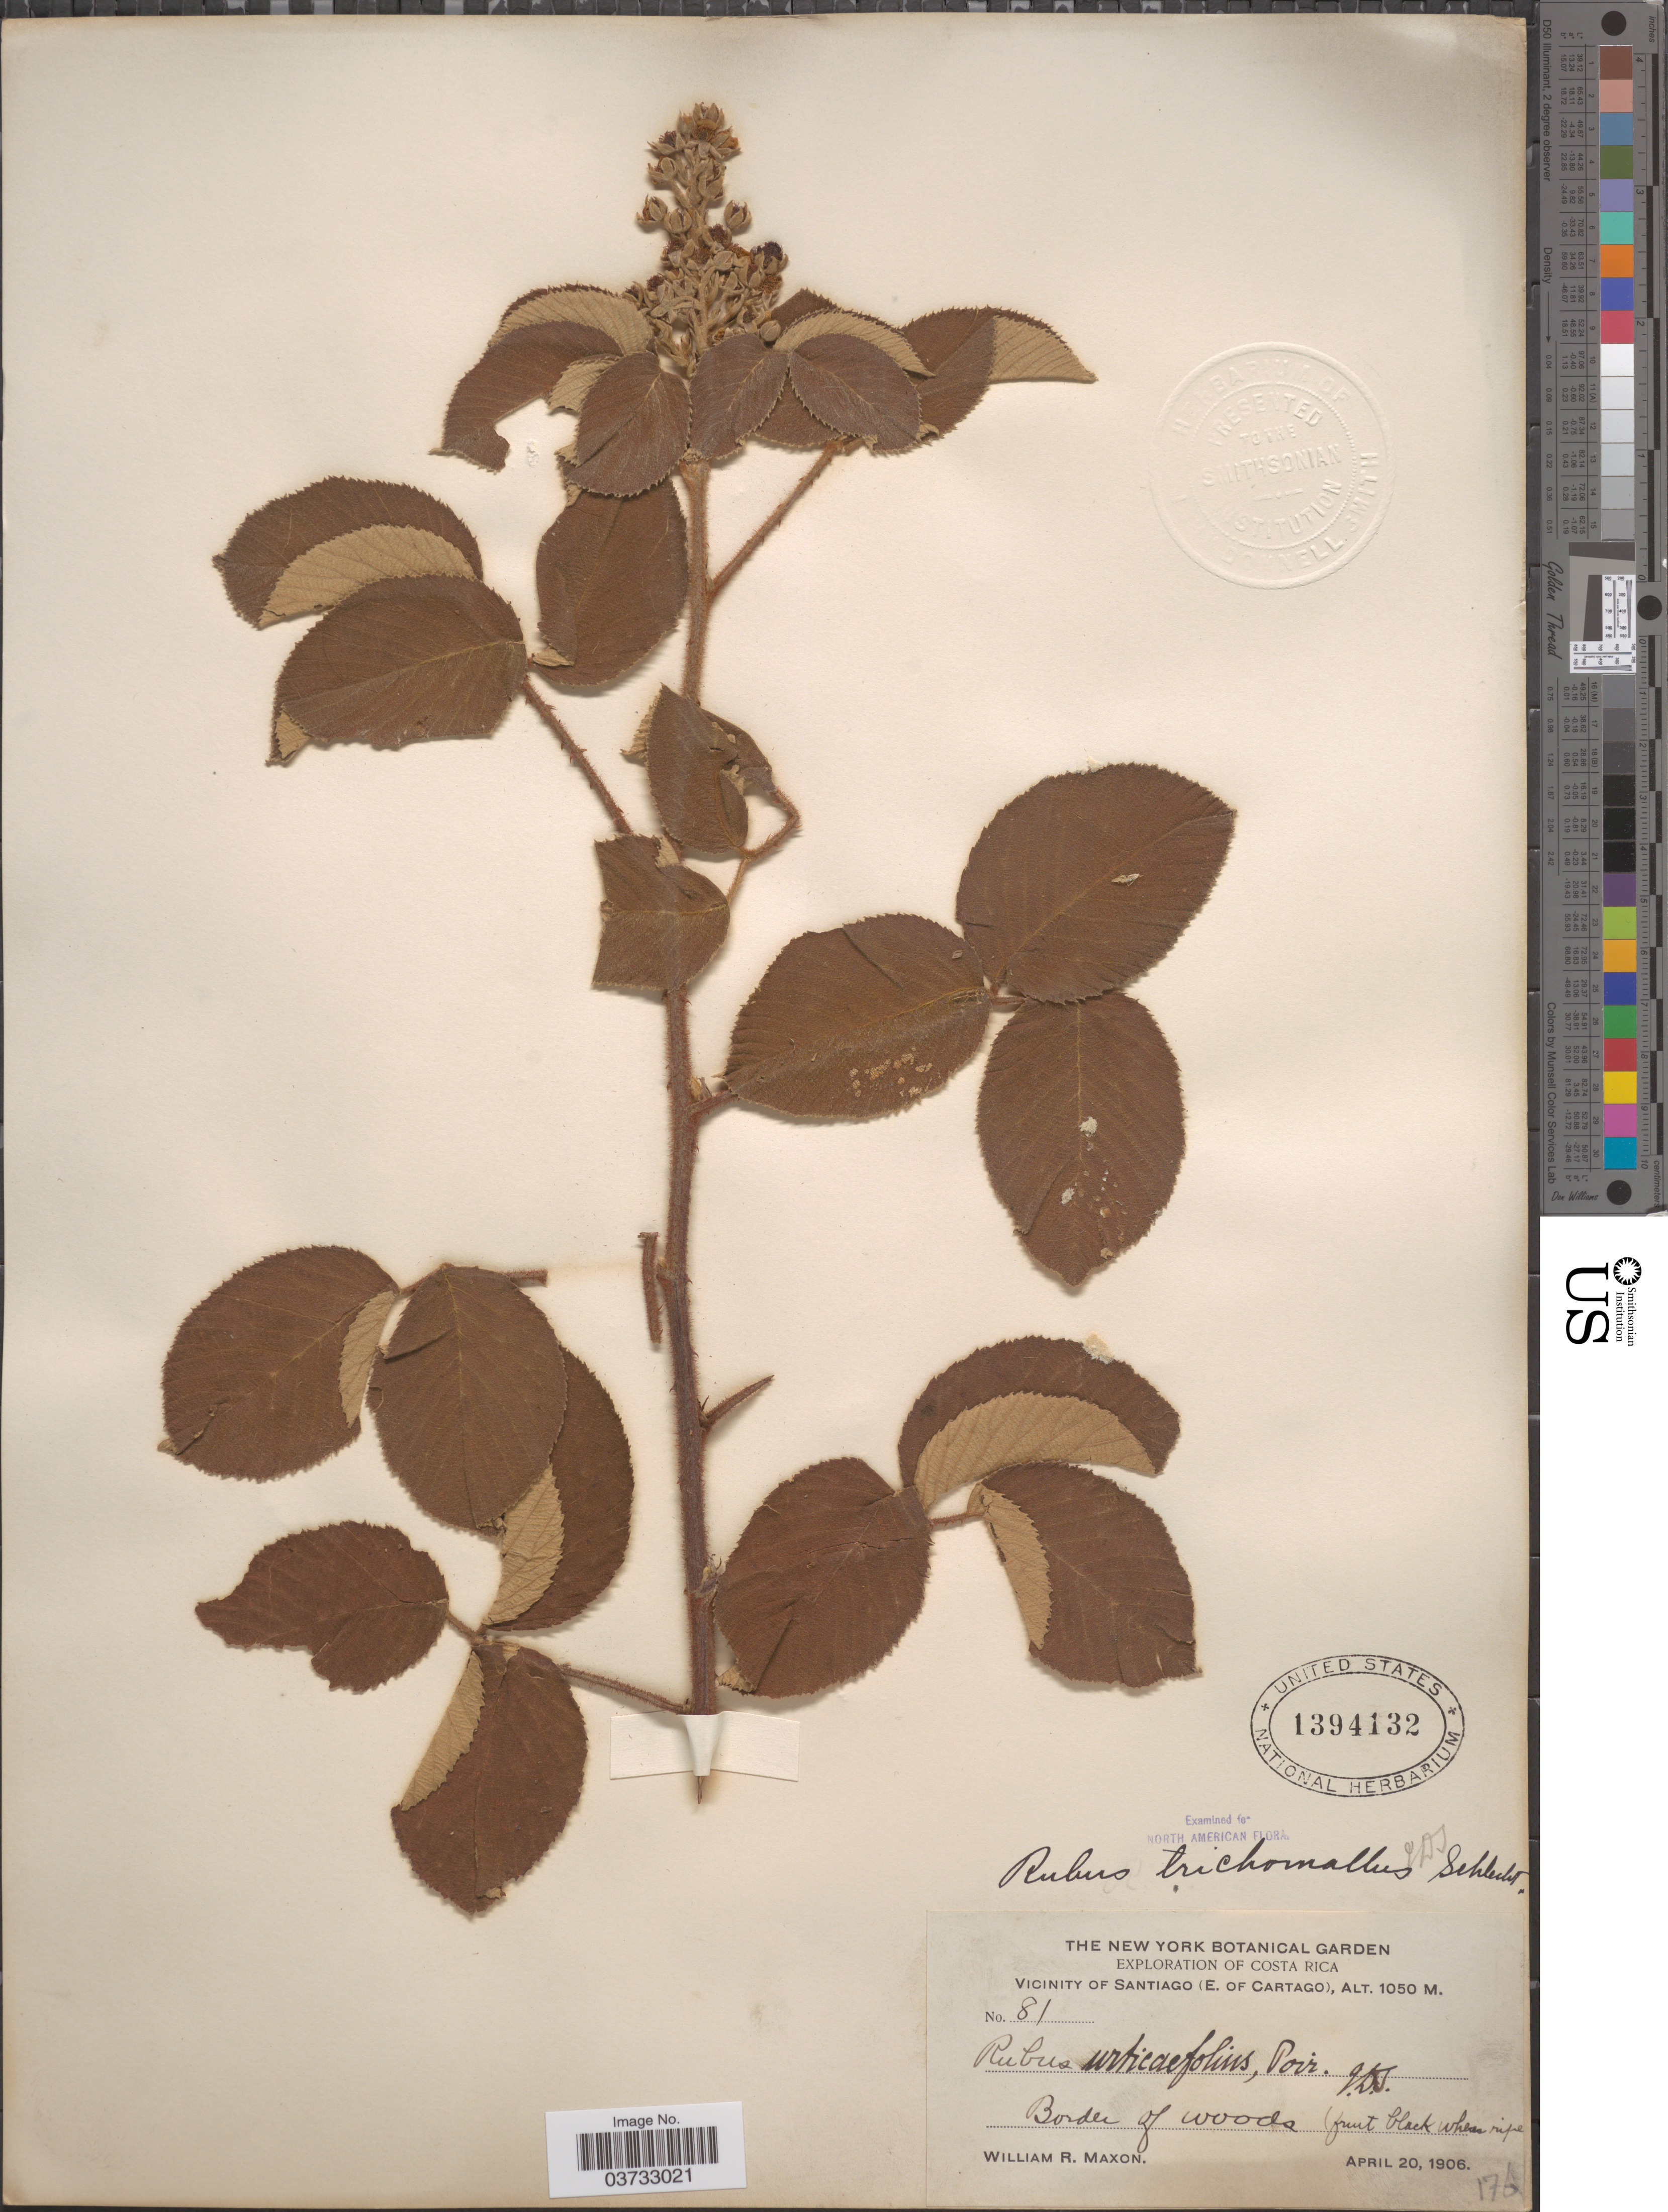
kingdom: Plantae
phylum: Tracheophyta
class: Magnoliopsida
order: Rosales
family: Rosaceae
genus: Rubus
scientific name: Rubus trichomallus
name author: Schltdl.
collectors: W. R. Maxon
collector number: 81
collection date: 1906-04-20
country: Costa Rica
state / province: Cartago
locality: Vicinity of Santiago (E. of Cartago).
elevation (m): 1050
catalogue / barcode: US 1394132